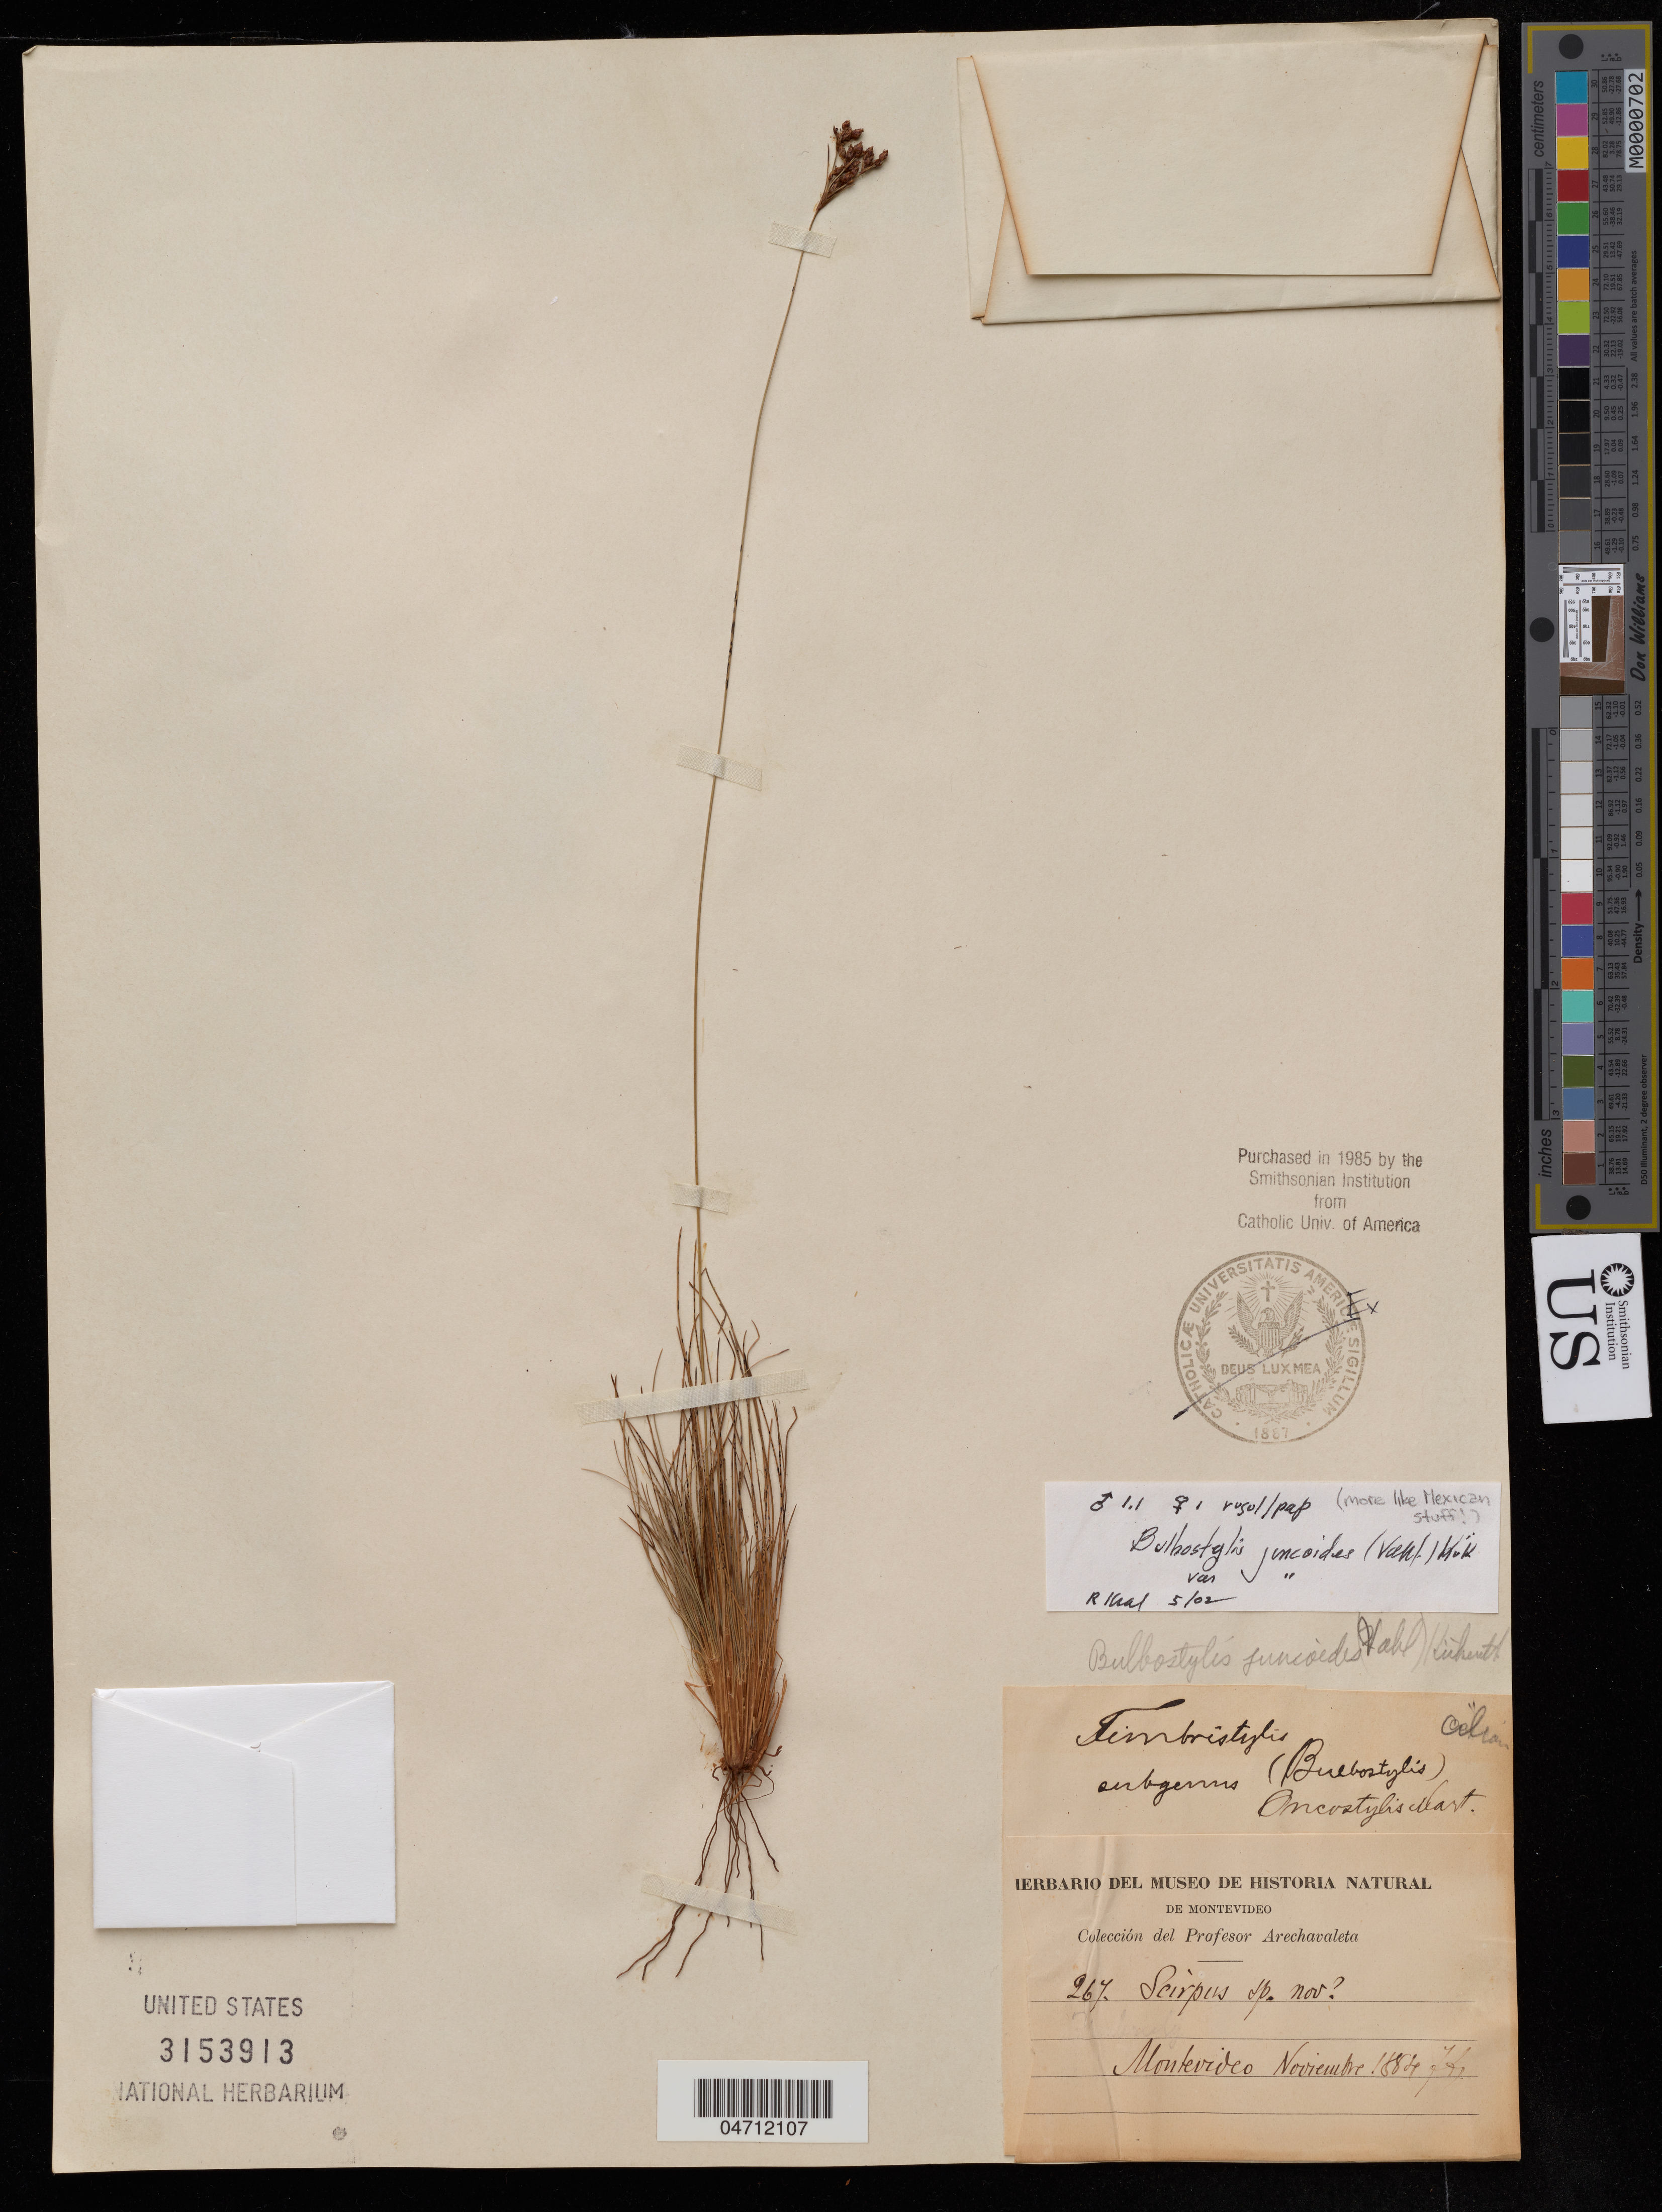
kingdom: Plantae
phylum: Tracheophyta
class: Liliopsida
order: Poales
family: Cyperaceae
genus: Bulbostylis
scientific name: Bulbostylis juncoides var. juncoides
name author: (Vahl) Kük. ex Herter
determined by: Kral, R.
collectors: J. Arechavaleta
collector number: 267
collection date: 1884-11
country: Uruguay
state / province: Montevideo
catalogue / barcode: US 3153913